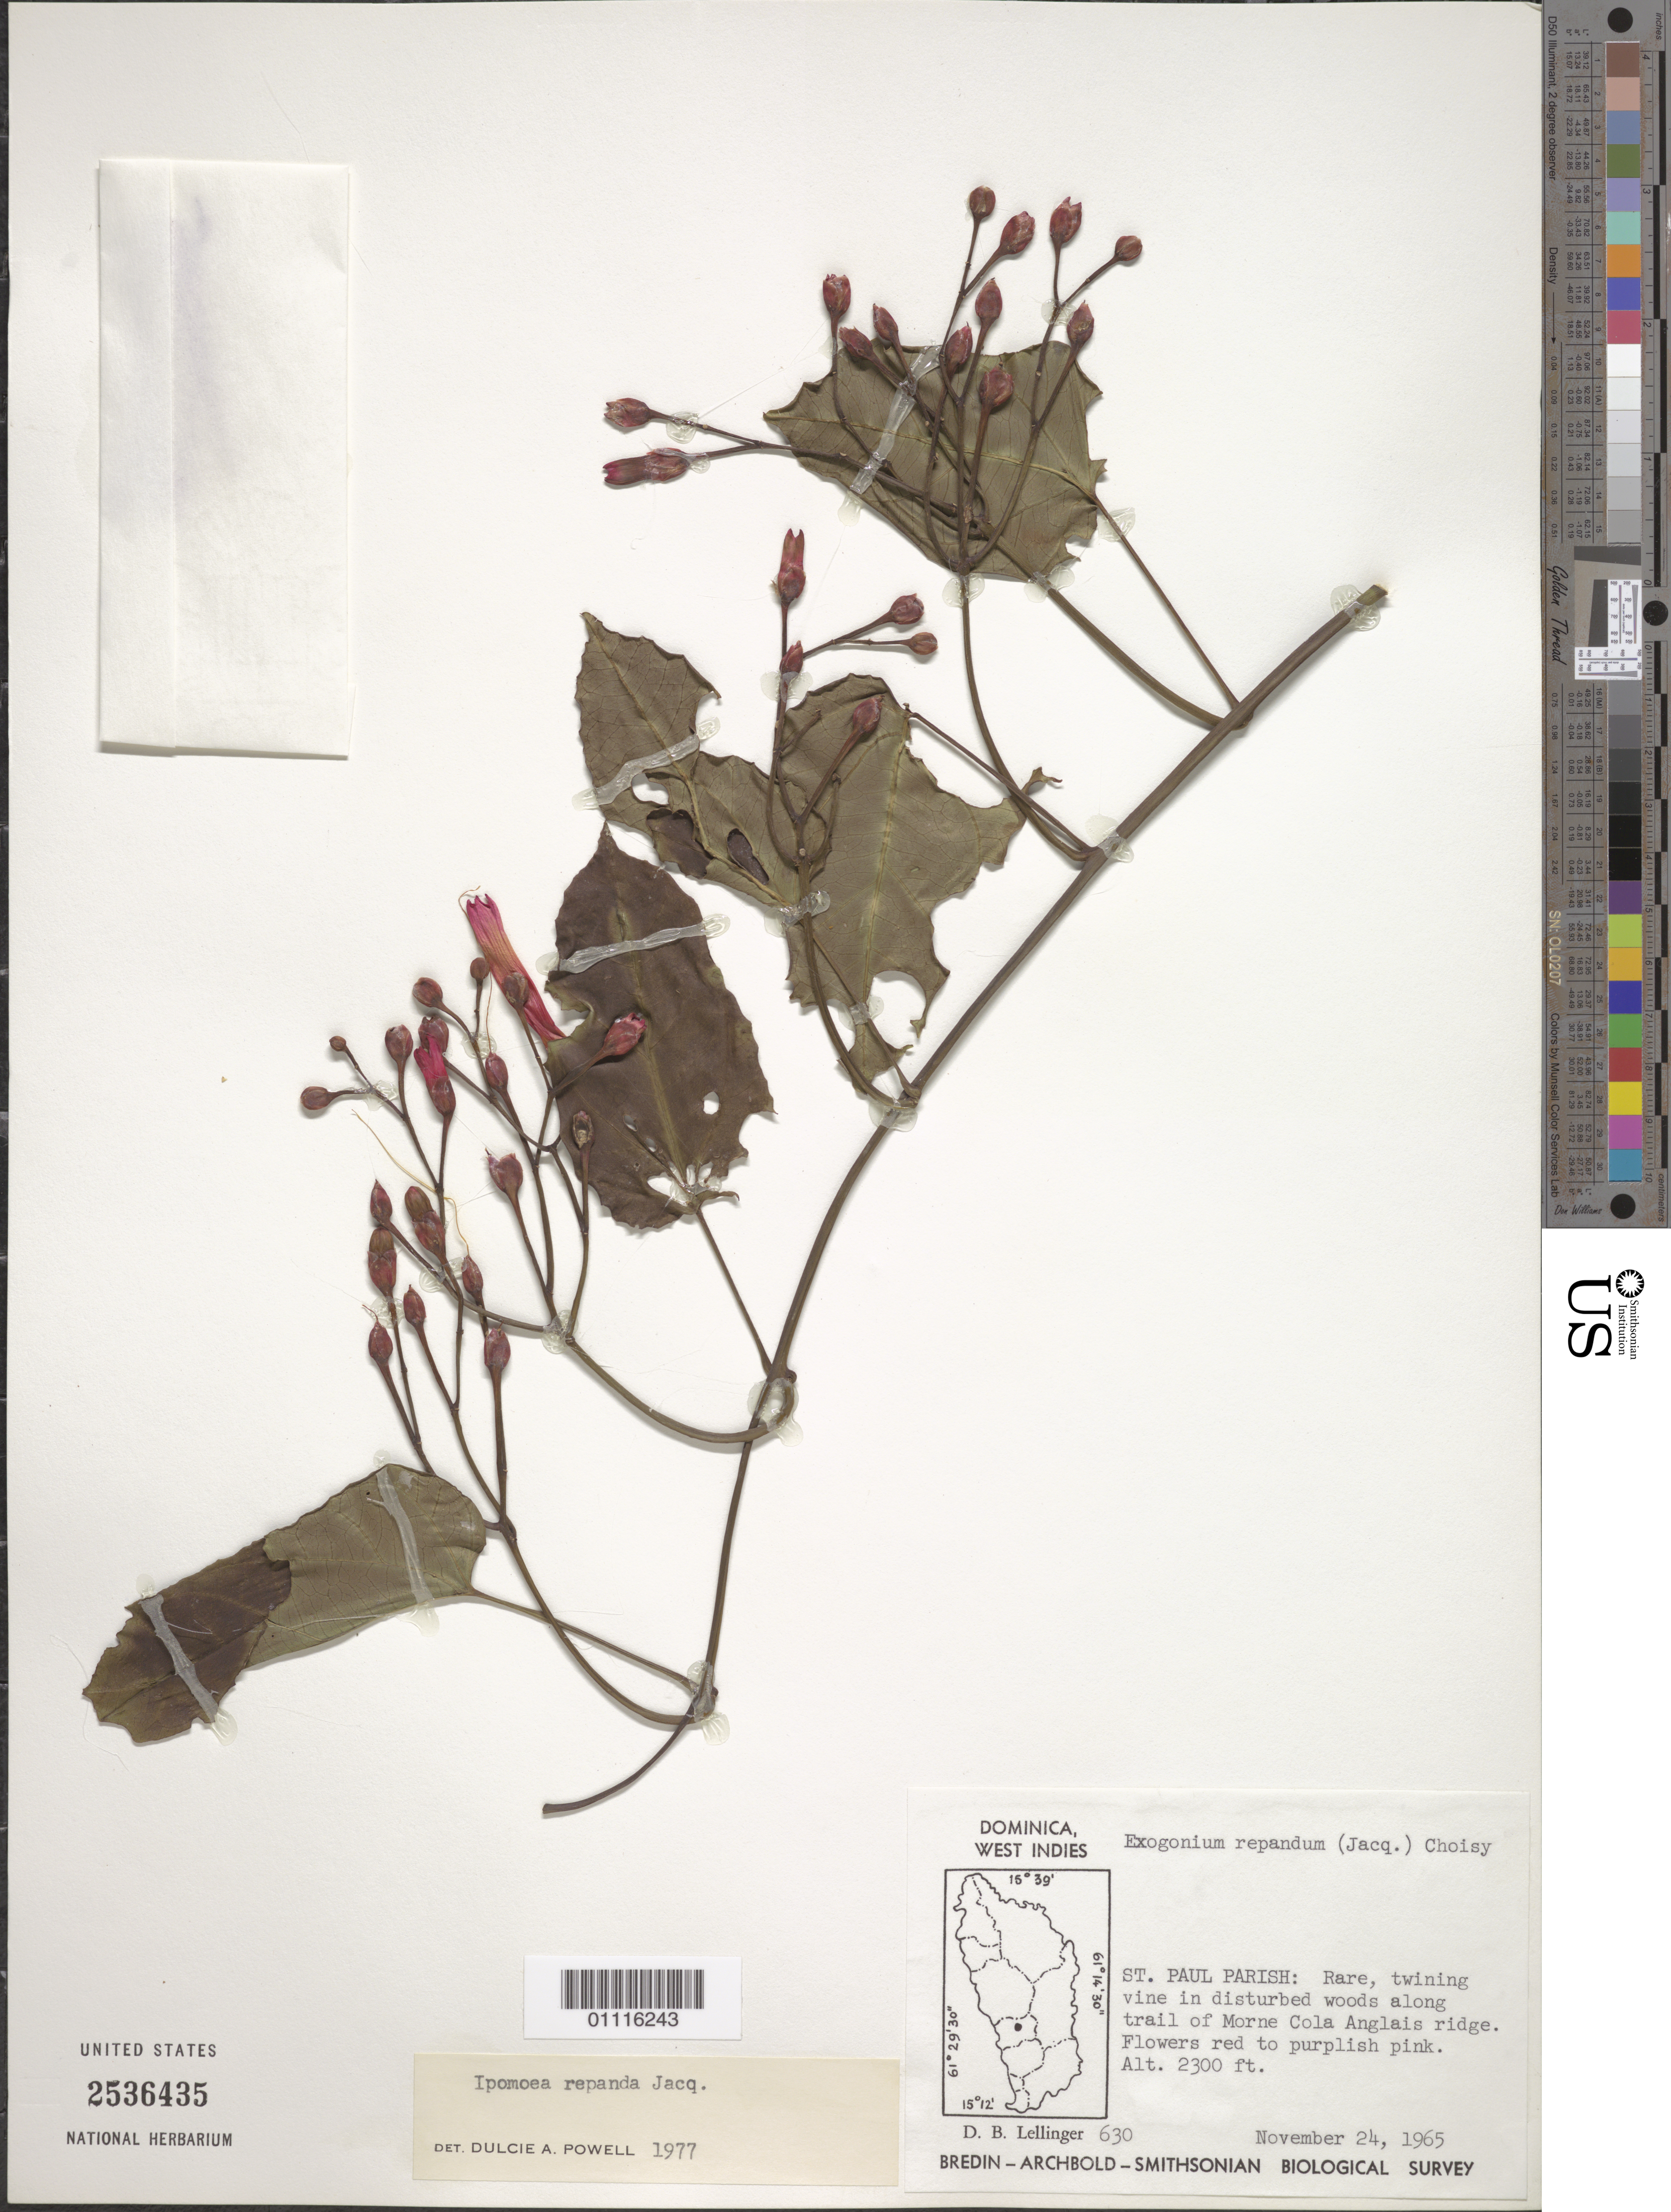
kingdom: Plantae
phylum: Tracheophyta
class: Magnoliopsida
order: Solanales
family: Convolvulaceae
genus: Ipomoea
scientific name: Ipomoea repanda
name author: Jacq.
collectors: D. B. Lellinger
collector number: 630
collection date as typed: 24 Nov 1965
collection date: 1965-11-24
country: Dominica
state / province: St. Paul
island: Dominica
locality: In disturbed woods along trail of Morna Cola Anglais ridge.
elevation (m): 701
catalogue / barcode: US 2536435